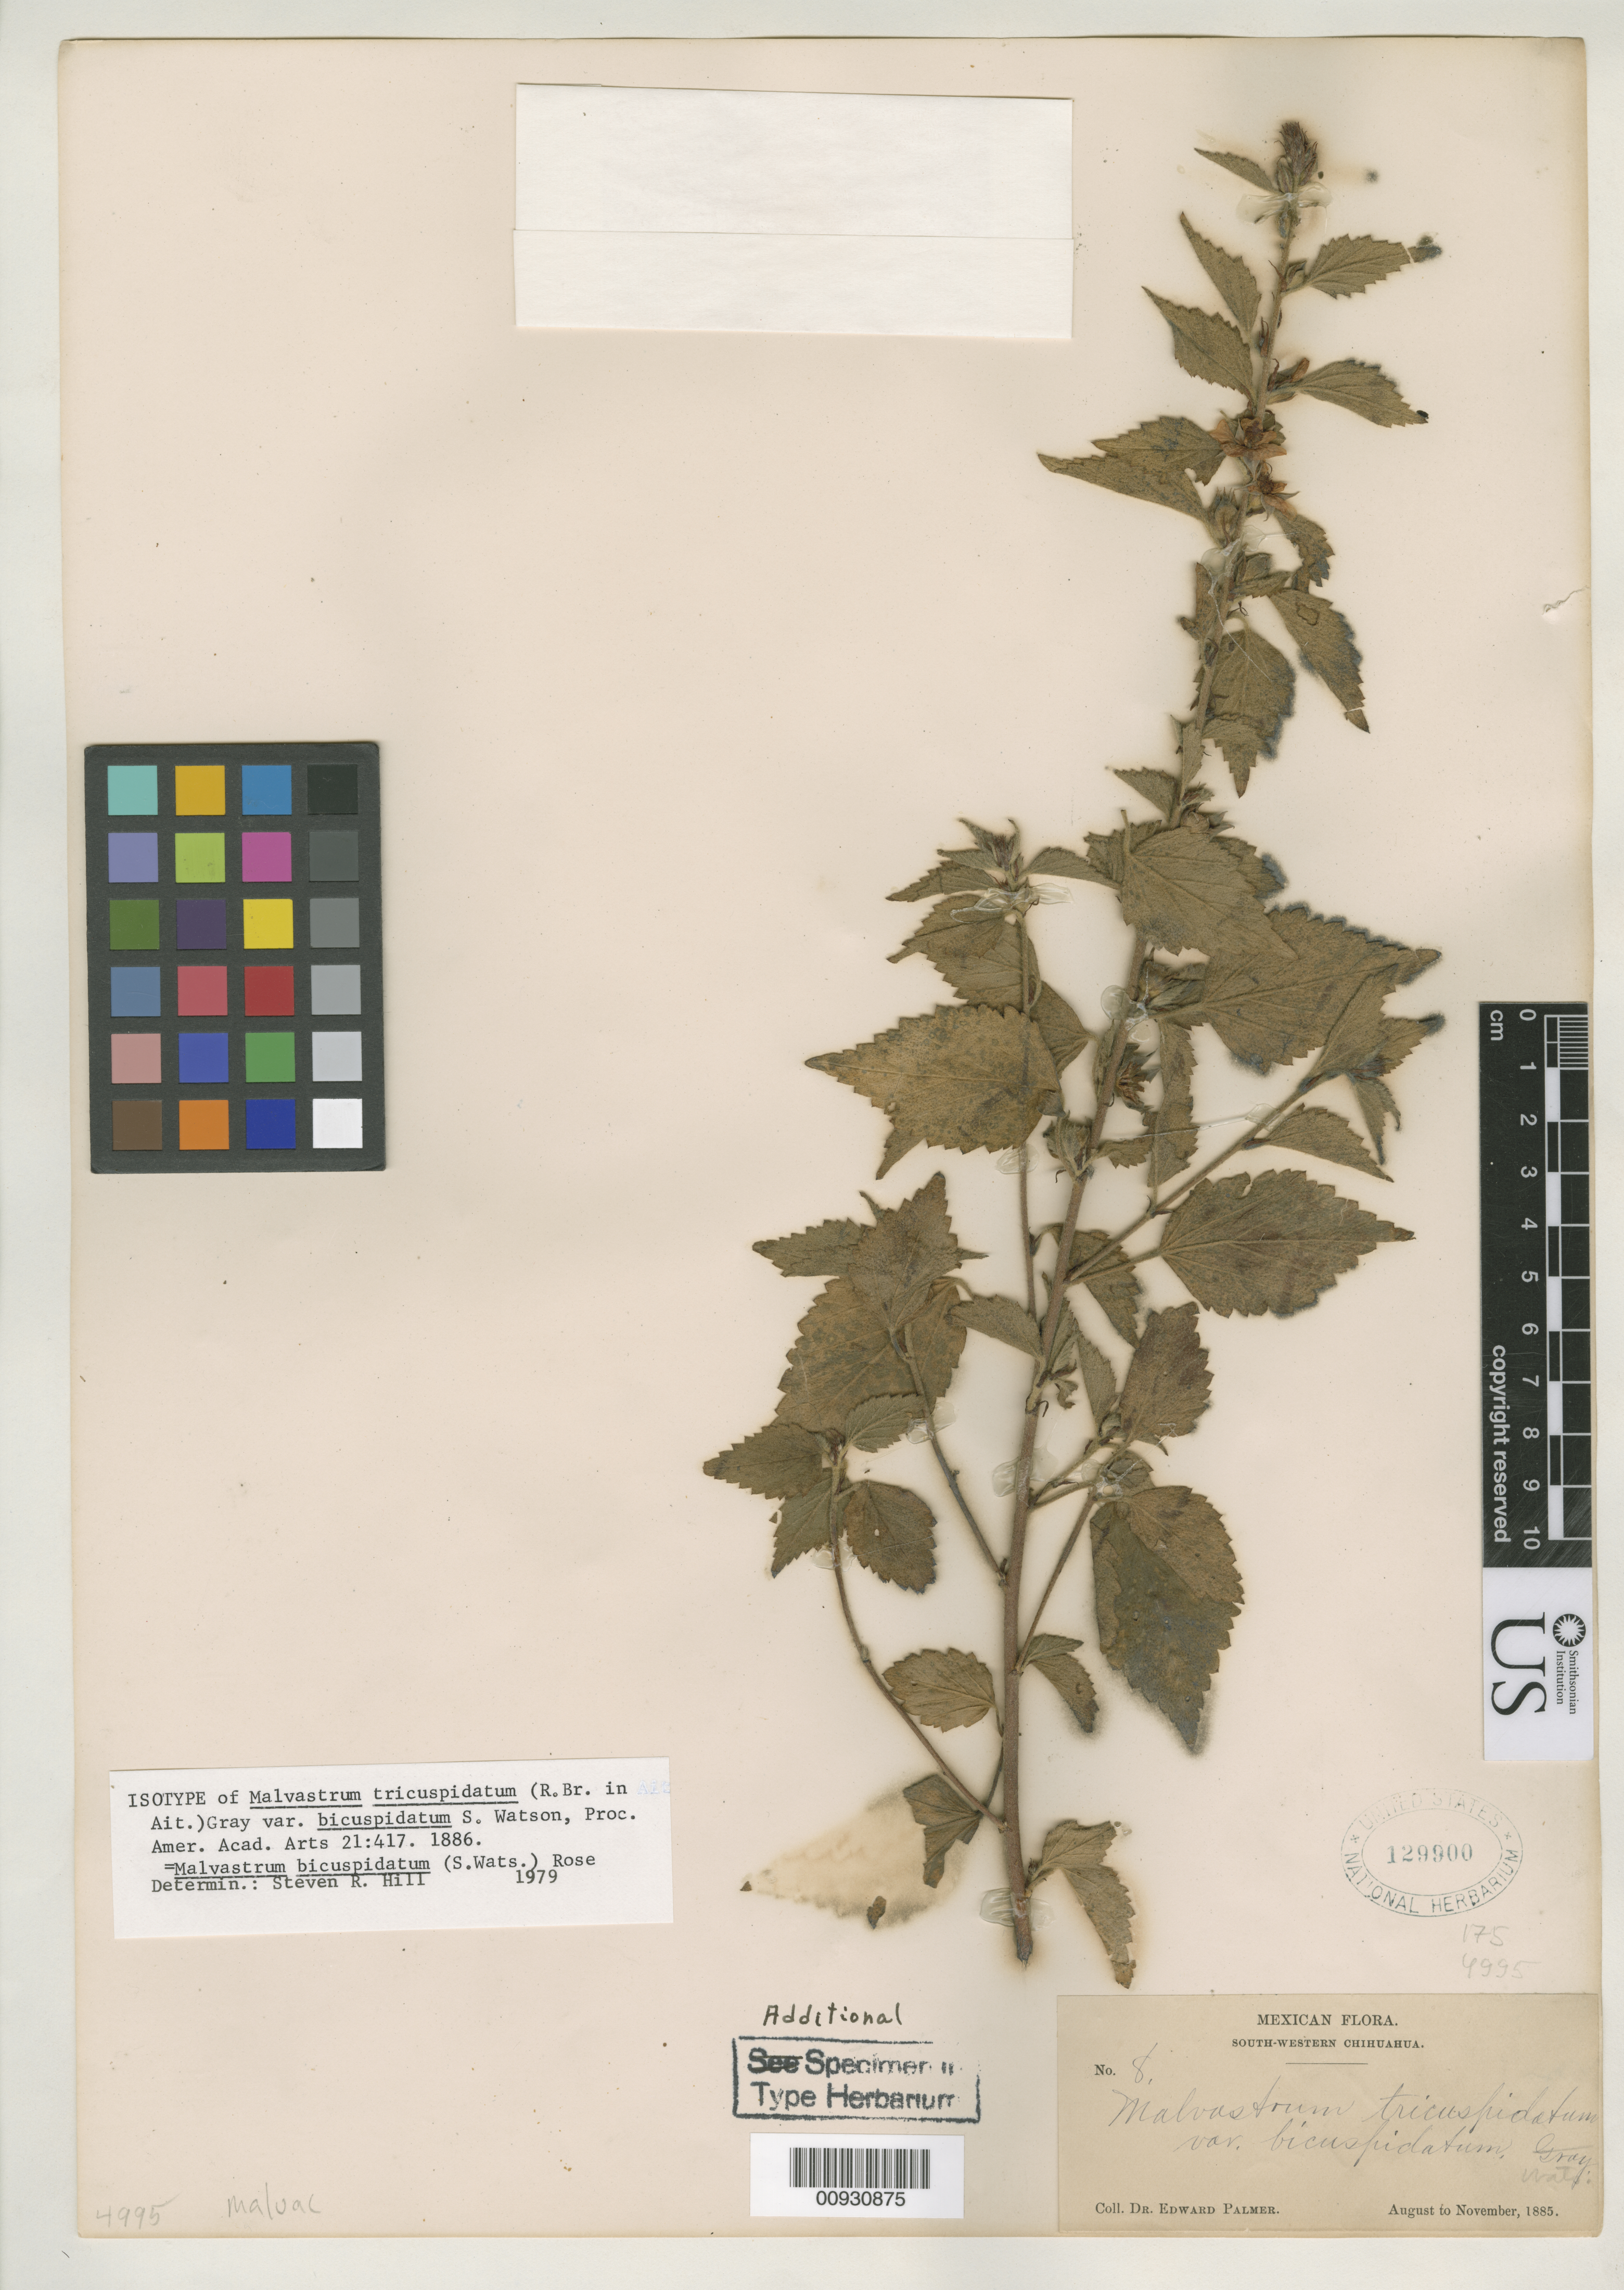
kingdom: Plantae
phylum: Tracheophyta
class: Magnoliopsida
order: Malvales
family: Malvaceae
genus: Malvastrum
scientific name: Malvastrum tricuspidatum var. bicuspidatum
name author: S. Watson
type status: Isotype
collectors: E. Palmer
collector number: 8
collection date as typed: Aug 1885 to -- Nov 1885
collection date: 1885-08/1885-11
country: Mexico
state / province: Chihuahua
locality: SW Chihuahua.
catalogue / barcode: US 129900